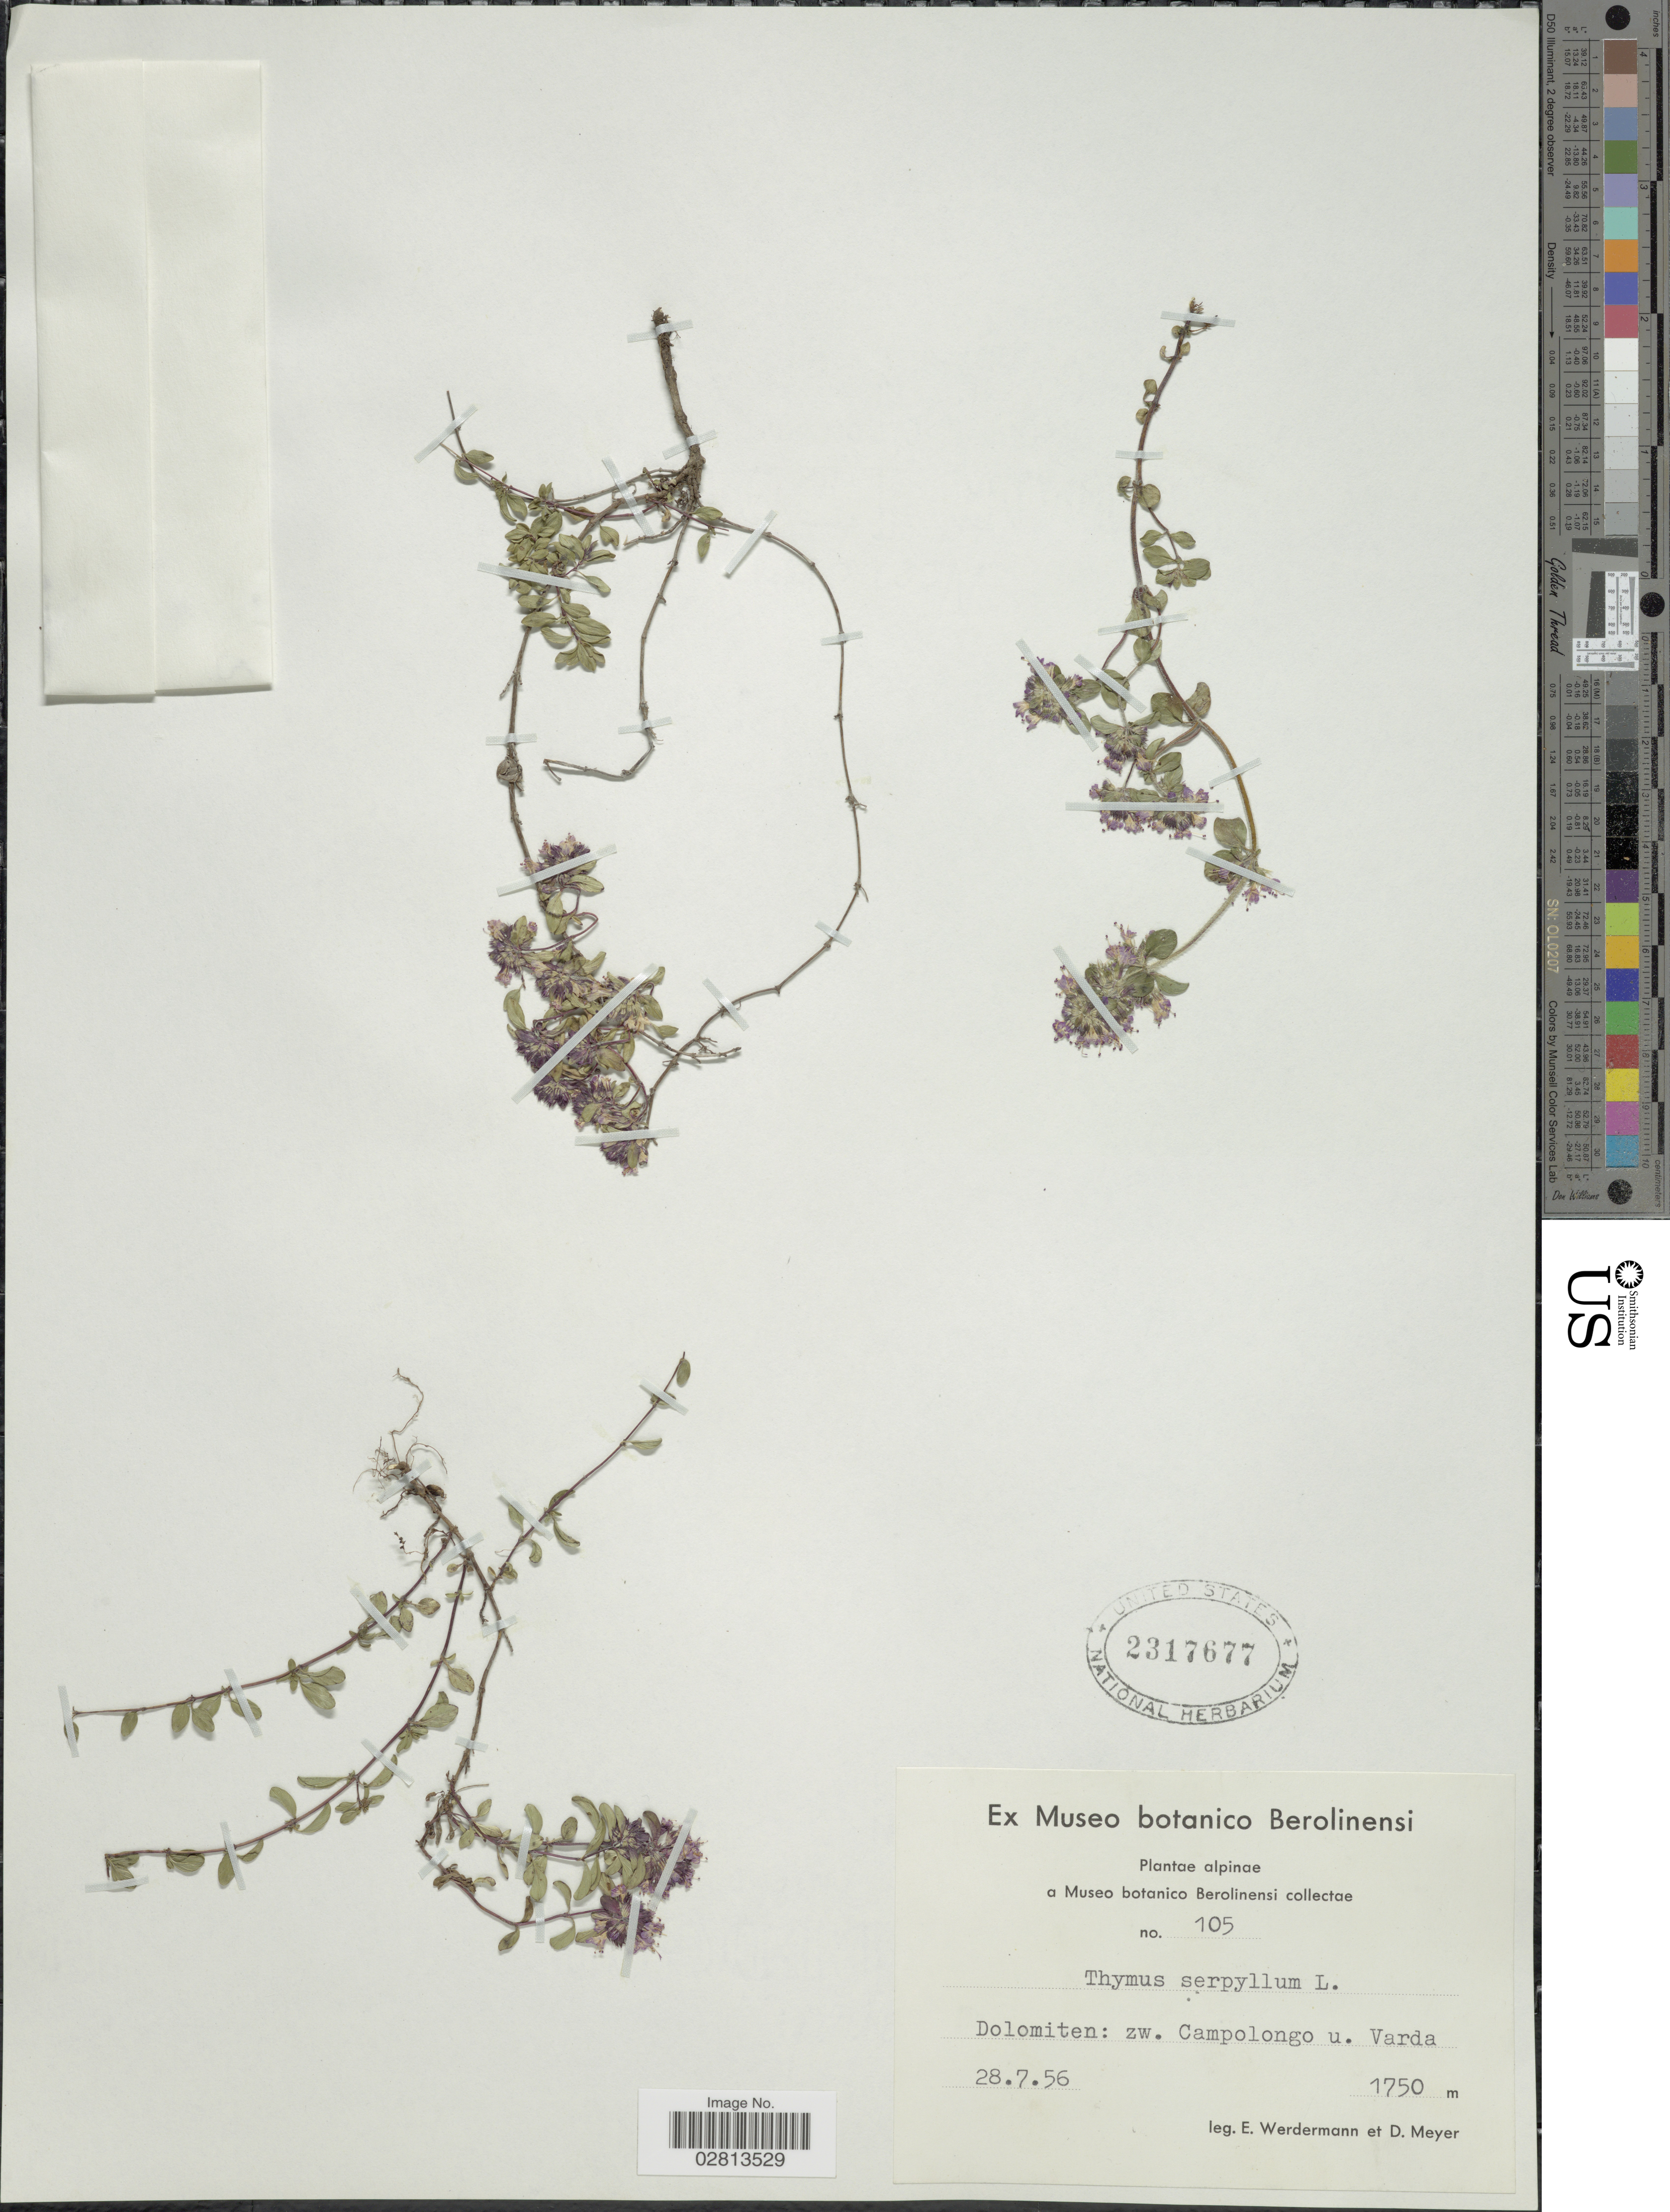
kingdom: Plantae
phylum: Tracheophyta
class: Magnoliopsida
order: Lamiales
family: Lamiaceae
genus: Thymus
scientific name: Thymus serpyllum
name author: L.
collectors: E. Werdermann & D. Meyer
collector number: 105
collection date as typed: Transcribed d/m/y: 28/7/56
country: Italy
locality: Dolomiten: zw. Campolongo u. Varda.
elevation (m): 1750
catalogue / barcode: US 2317677